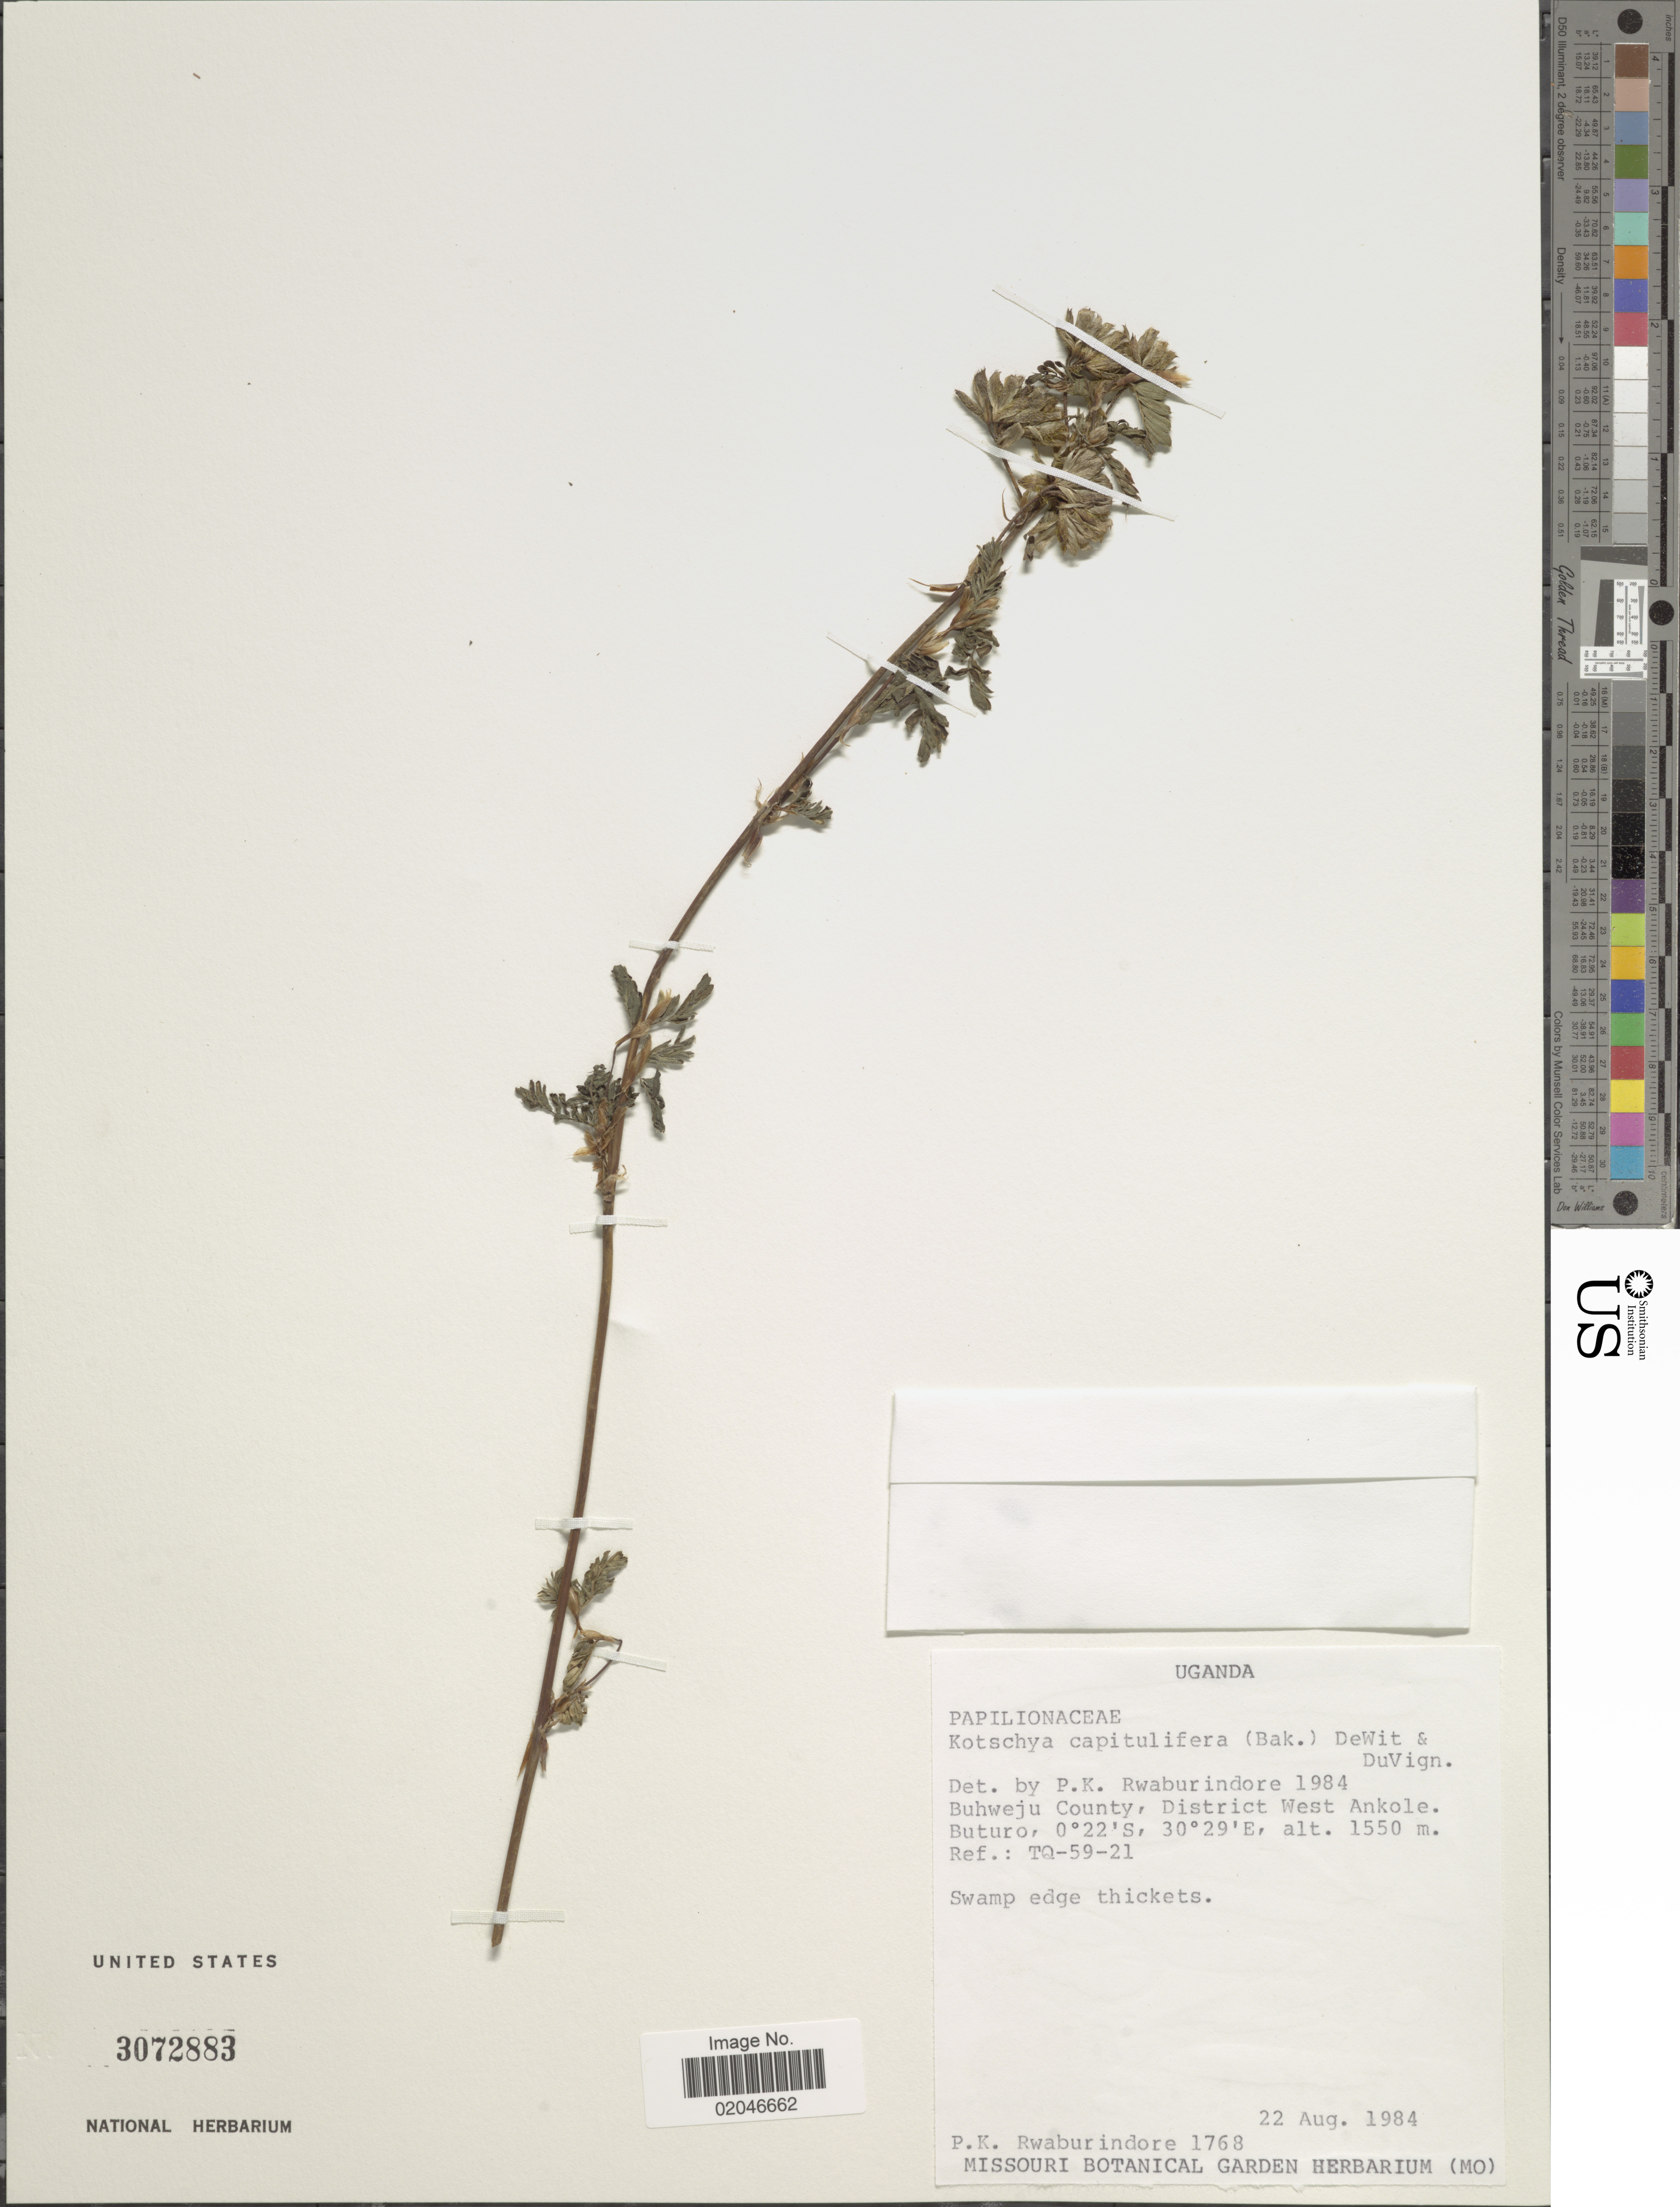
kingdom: Plantae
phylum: Tracheophyta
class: Magnoliopsida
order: Fabales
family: Fabaceae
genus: Kotschya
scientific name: Kotschya capitulifera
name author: (Welw. ex Baker) Dewit & P.A. Duvign.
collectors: P. Rwaburindore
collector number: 1768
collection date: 1984-08-22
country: Uganda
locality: Buhweju County, District West Ankole. Buturo, Ref: TQ-59-21, Swamp edge thickets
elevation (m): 1550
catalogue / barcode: US 3072883